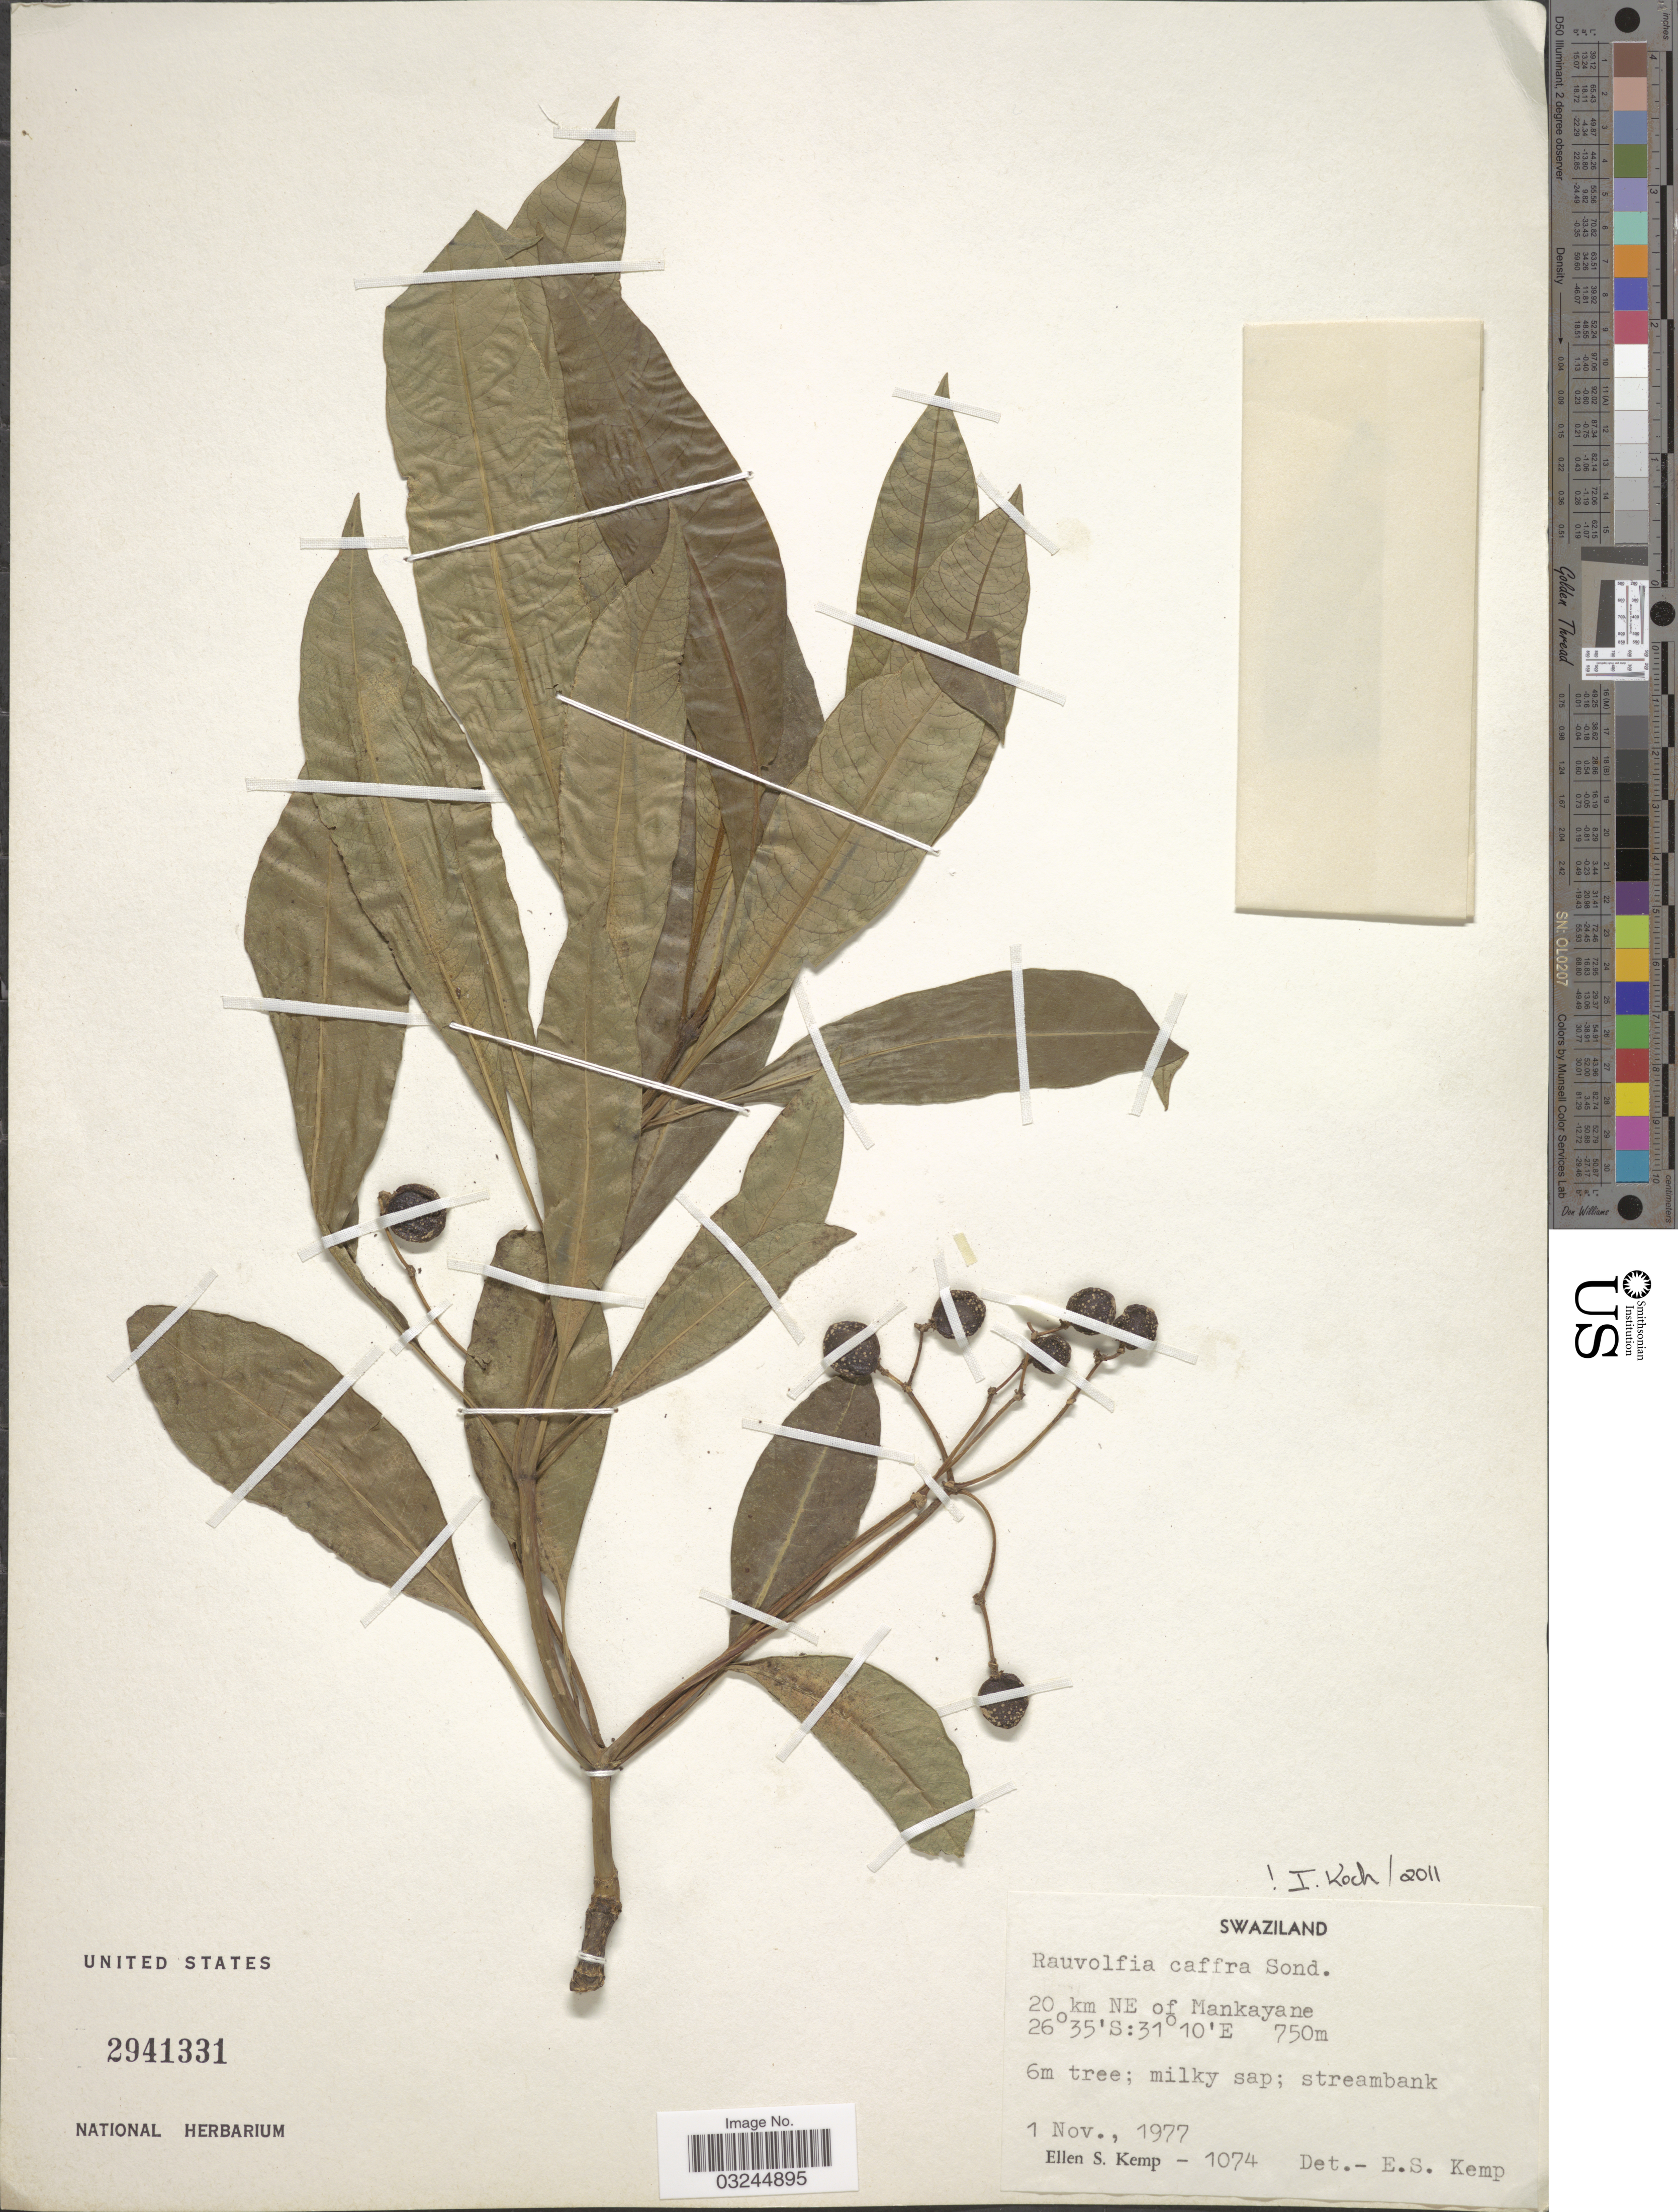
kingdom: Plantae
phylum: Tracheophyta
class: Magnoliopsida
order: Gentianales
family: Apocynaceae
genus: Rauvolfia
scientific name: Rauvolfia caffra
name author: Sond.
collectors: E. S. Kemp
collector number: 1074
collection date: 1977-11-01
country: Eswatini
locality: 20 km NE of Mankayane.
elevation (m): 750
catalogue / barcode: US 2941331